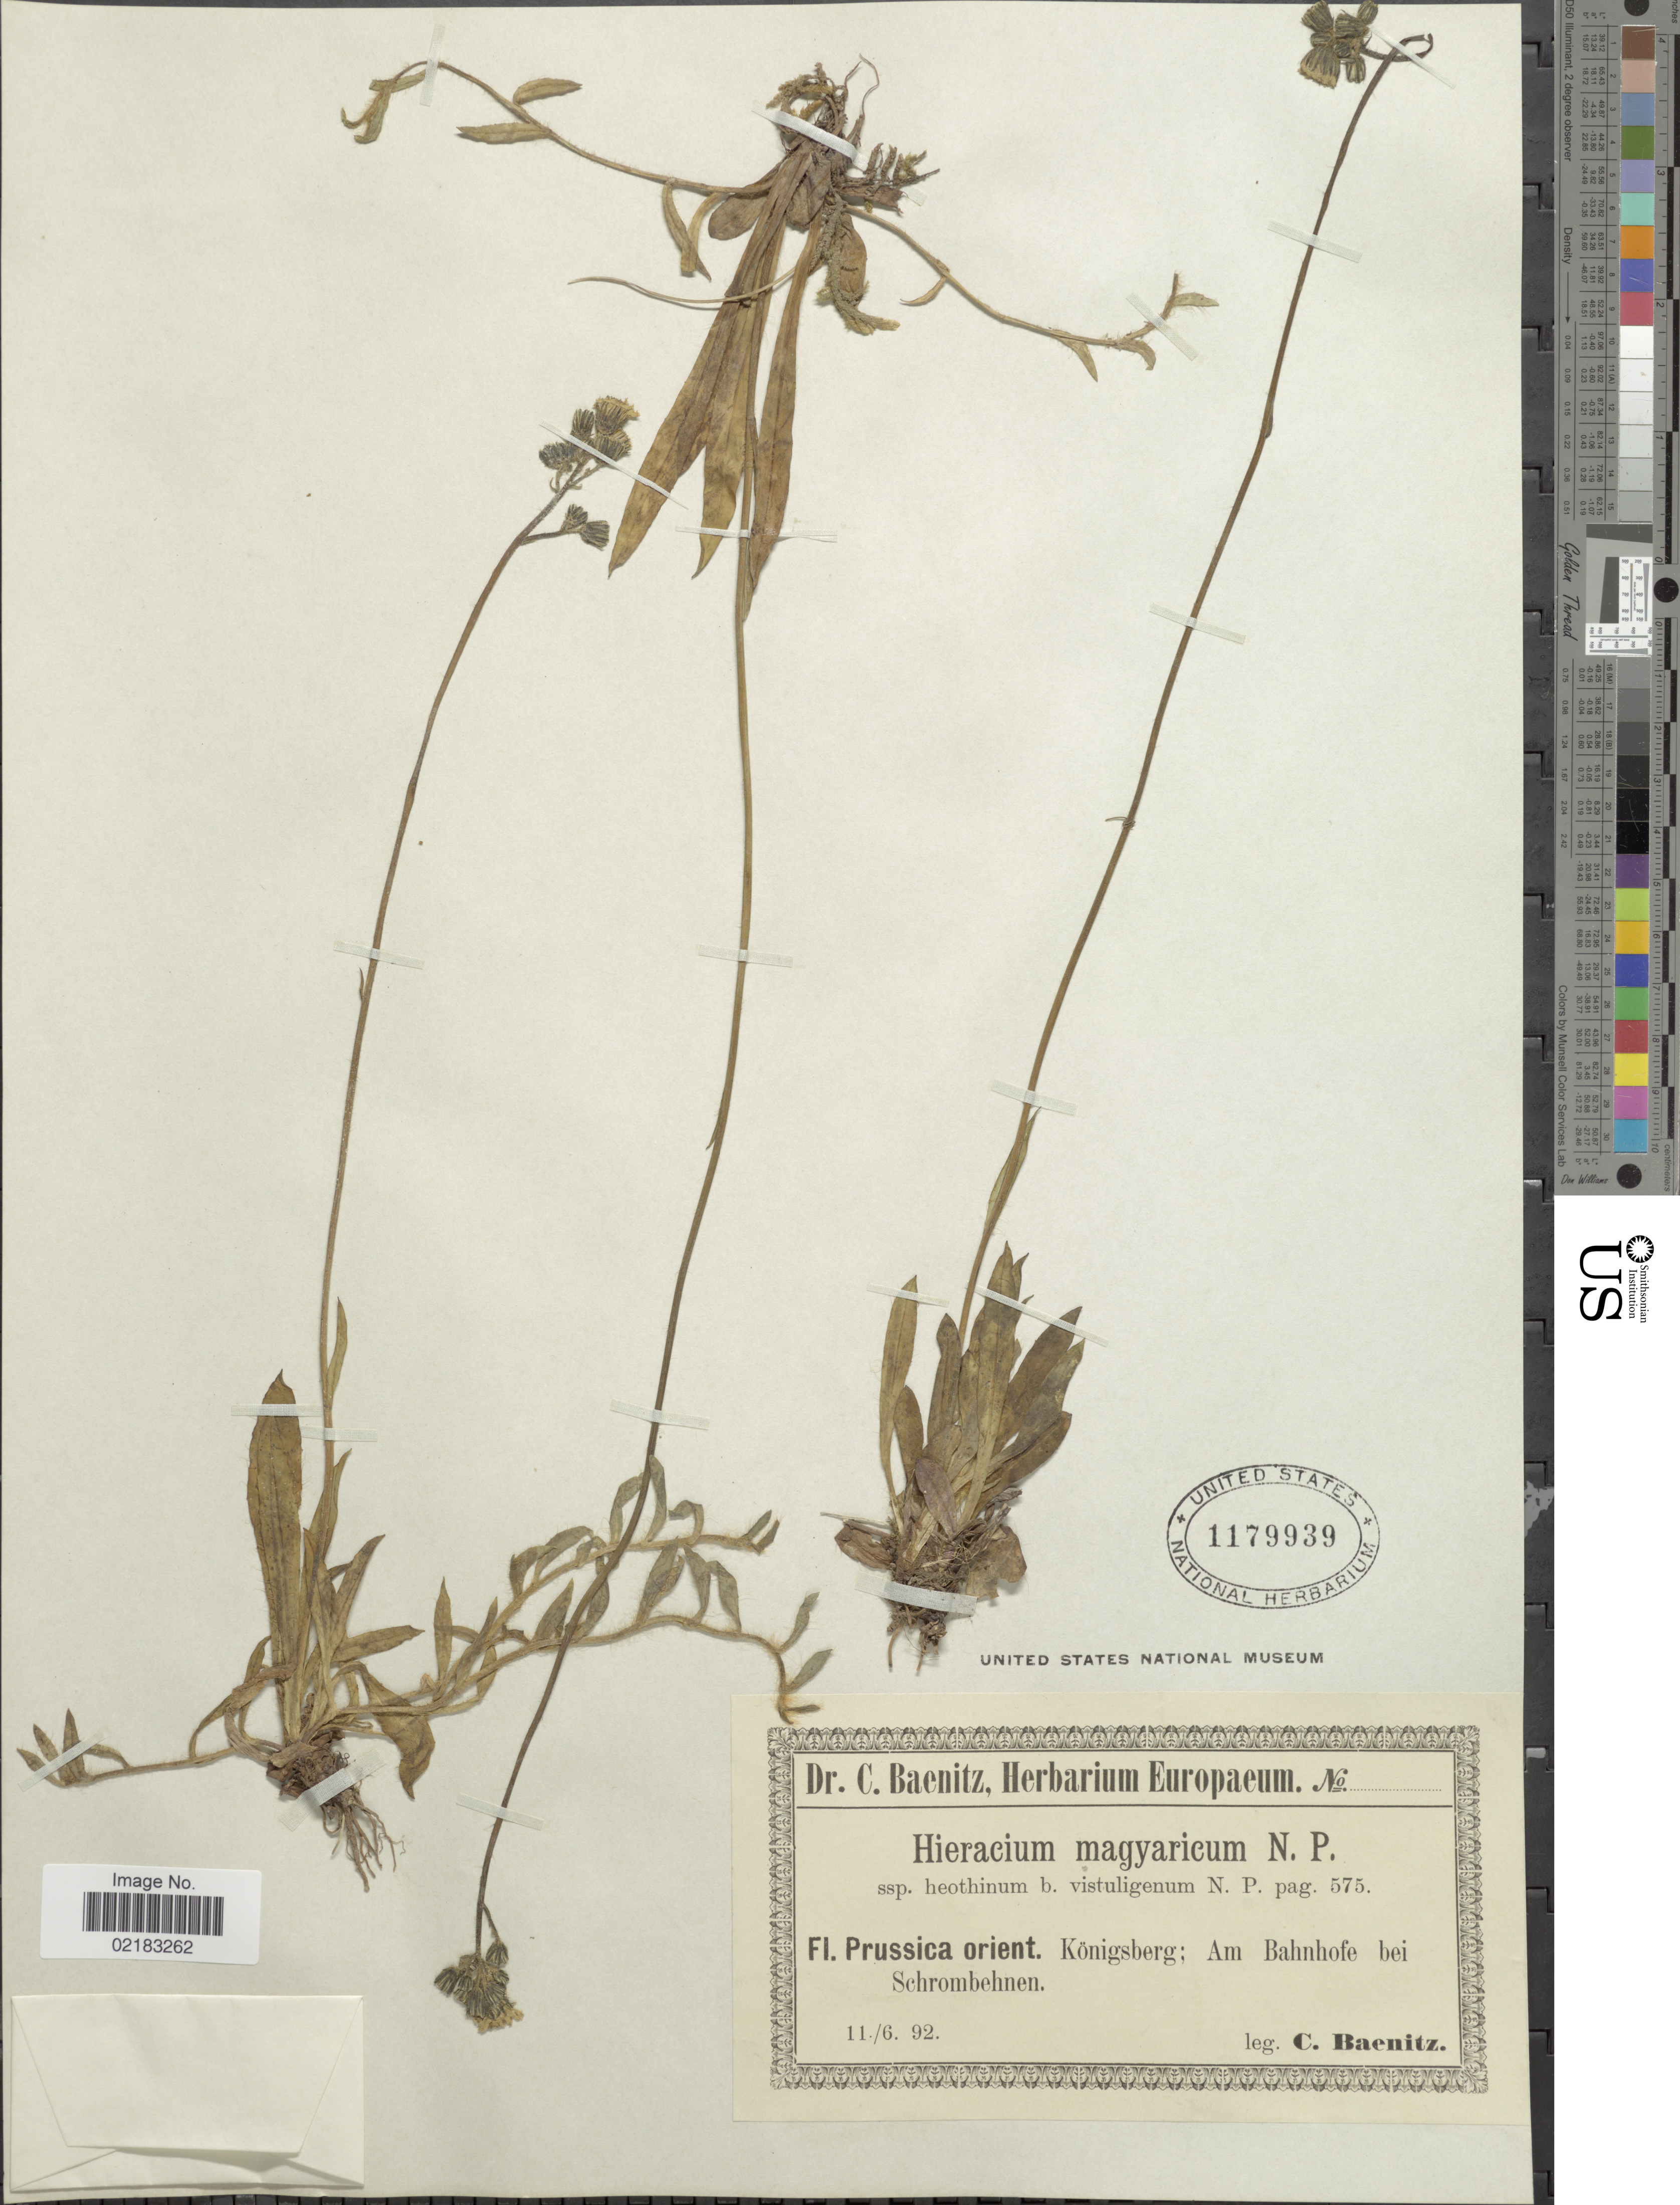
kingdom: Plantae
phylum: Tracheophyta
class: Magnoliopsida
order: Asterales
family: Asteraceae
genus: Pilosella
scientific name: Pilosella piloselloides subsp. magyarica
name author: (Peter) S. Bräut. & Greuter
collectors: C. G. Baenitz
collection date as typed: Transcribed d/m/y: 11/6/92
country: Germany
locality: Prussica orient. Konigsberg; Am Bahnhofe bei Schrombehnen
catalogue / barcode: US 1179939